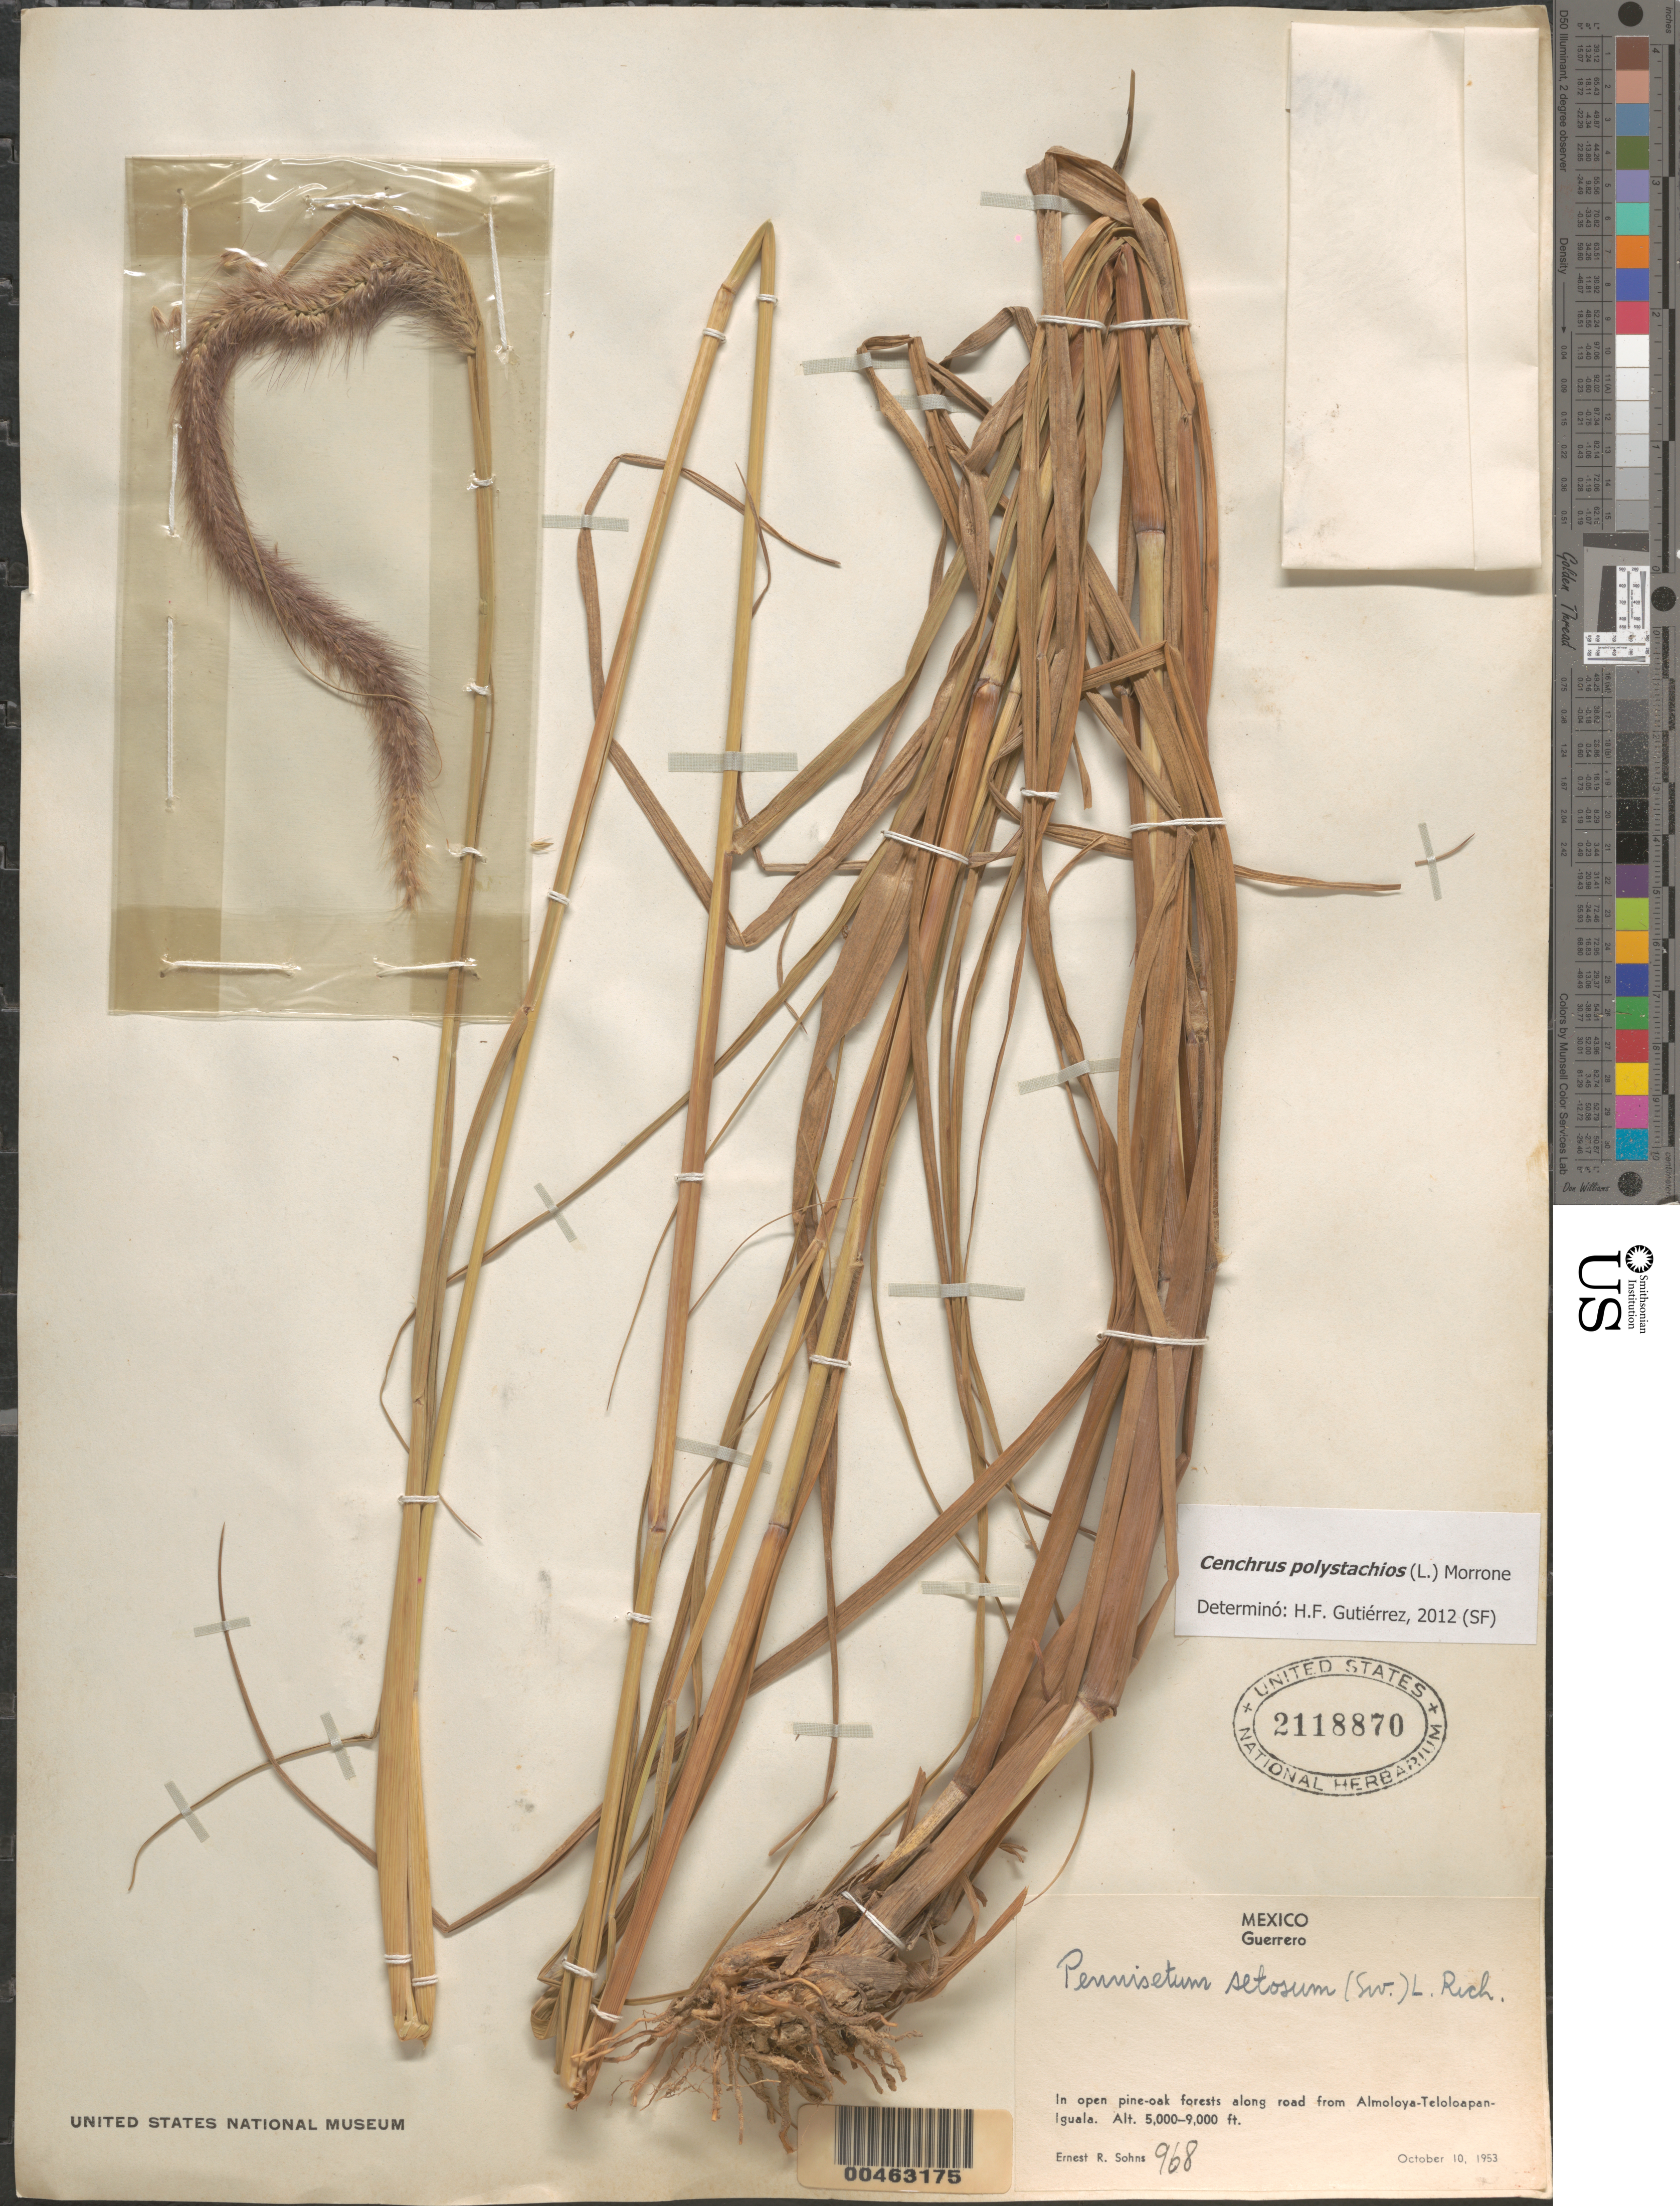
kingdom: Plantae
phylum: Tracheophyta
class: Liliopsida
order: Poales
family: Poaceae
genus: Cenchrus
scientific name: Cenchrus polystachios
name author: (L.) Morrone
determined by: Gutiérrez, H. F.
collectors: E. R. Sohns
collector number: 968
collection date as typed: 10 Oct 1953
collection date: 1953-10-10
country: Mexico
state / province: Guerrero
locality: Along rd from Almoloya - Teloloapan - Iguala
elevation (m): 1524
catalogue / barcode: US 2118870